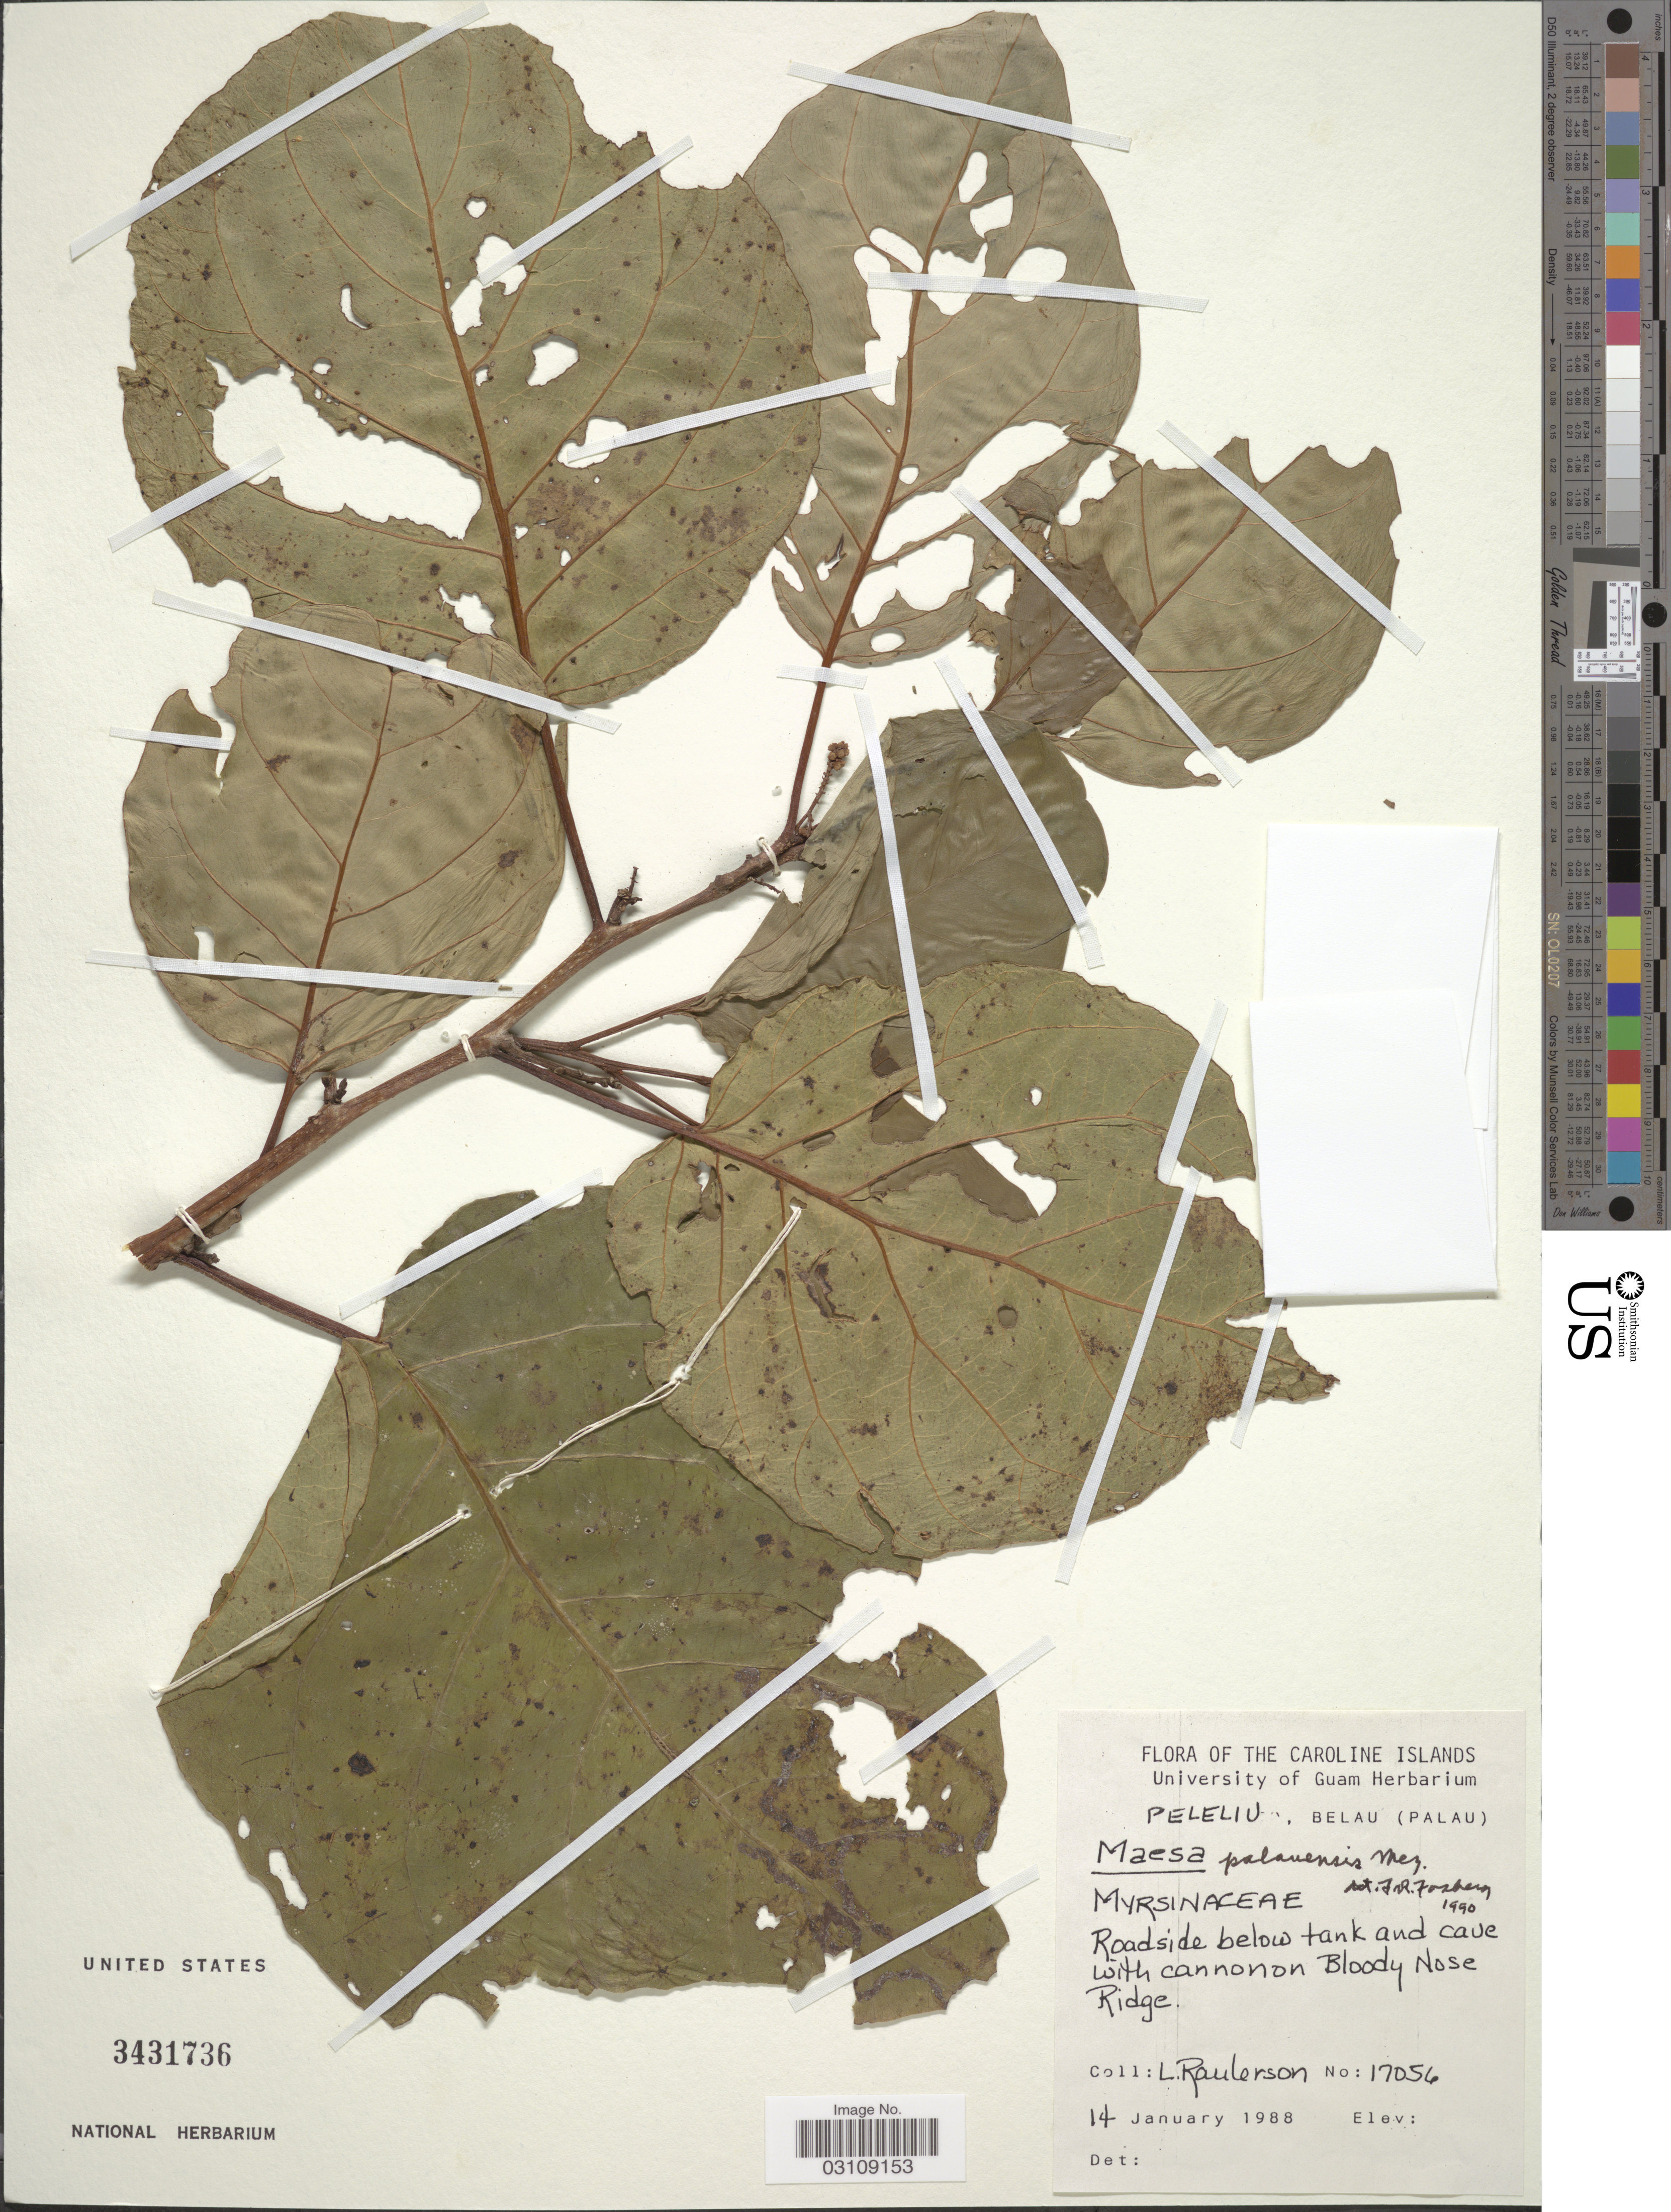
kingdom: Plantae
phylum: Tracheophyta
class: Magnoliopsida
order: Ericales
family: Primulaceae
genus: Maesa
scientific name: Maesa palauensis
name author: Mez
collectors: L. Raulerson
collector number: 17056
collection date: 1988-01-14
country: Palau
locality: The Caroline Islands, Peleliu, Belau (Palau). Roadside below tank and cave with cannonon Bloody Nose Ridge.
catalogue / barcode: US 3431736